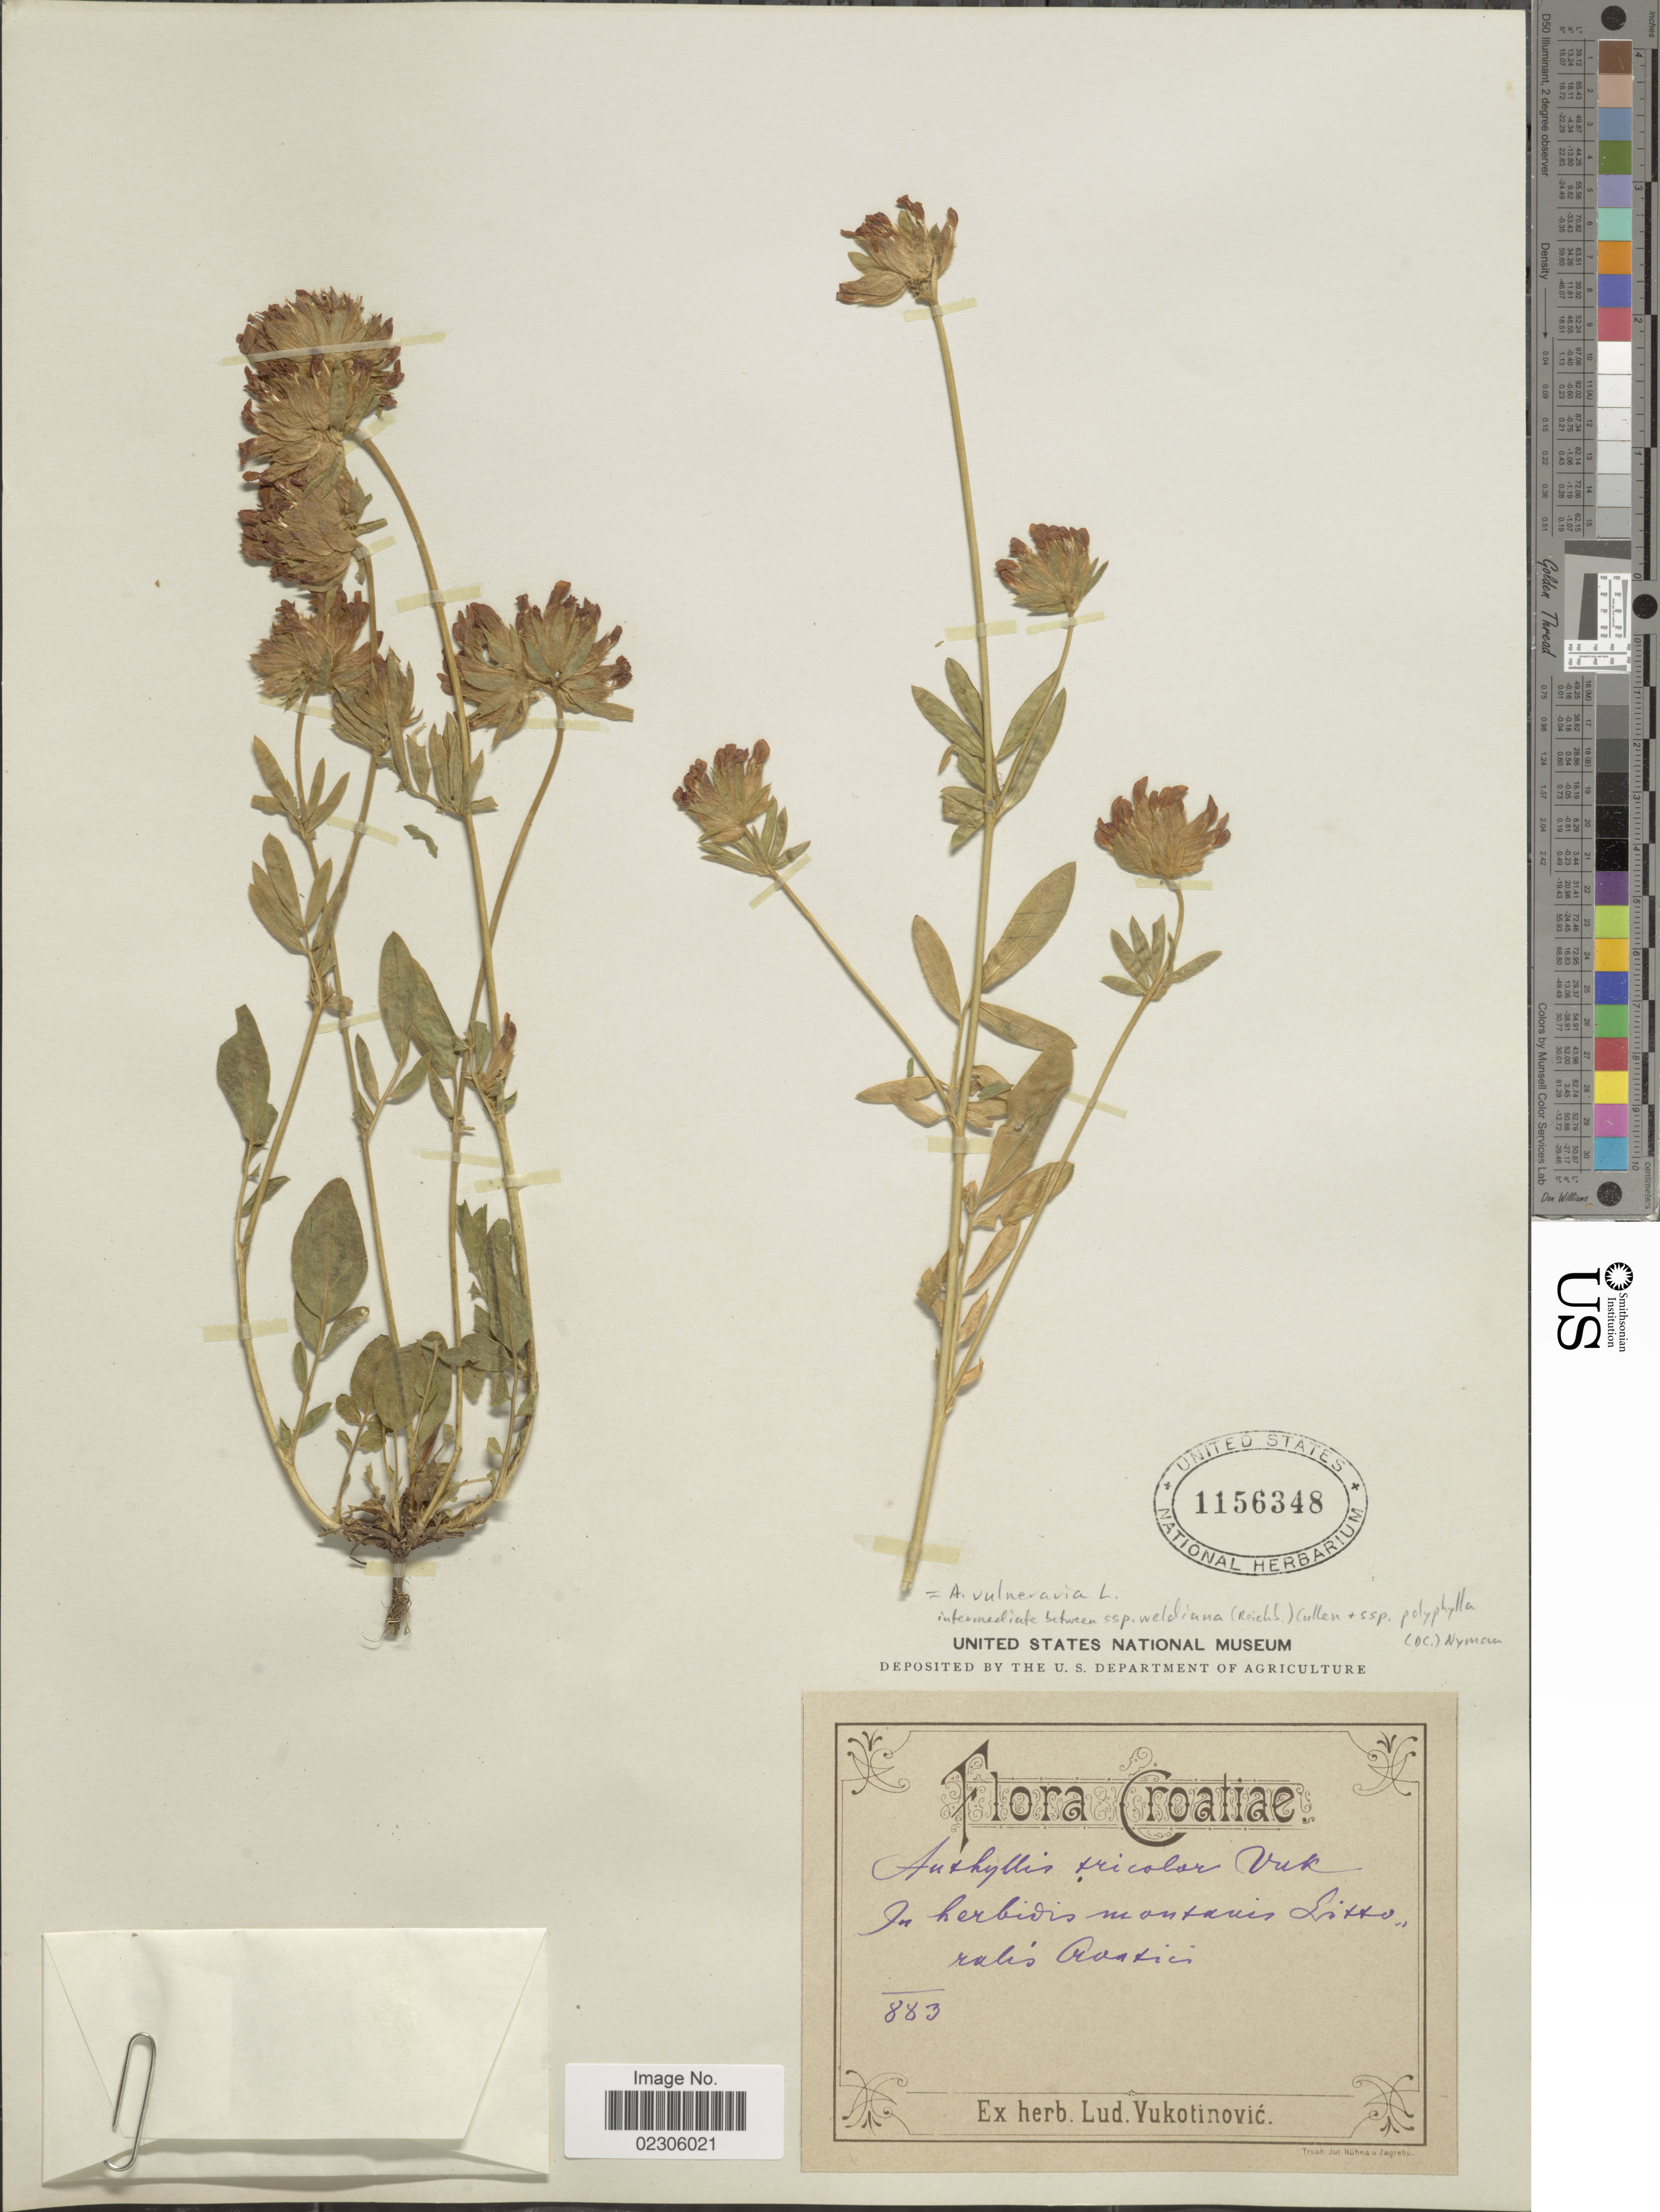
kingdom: Plantae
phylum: Tracheophyta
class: Magnoliopsida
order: Fabales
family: Fabaceae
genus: Anthyllis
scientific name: Anthyllis vulneraria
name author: L.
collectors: ex herb. Lud. Vukotinovic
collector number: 883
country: Croatia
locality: Montanis Litto, ralis Crantici [interpreted]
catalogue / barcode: US 1156348